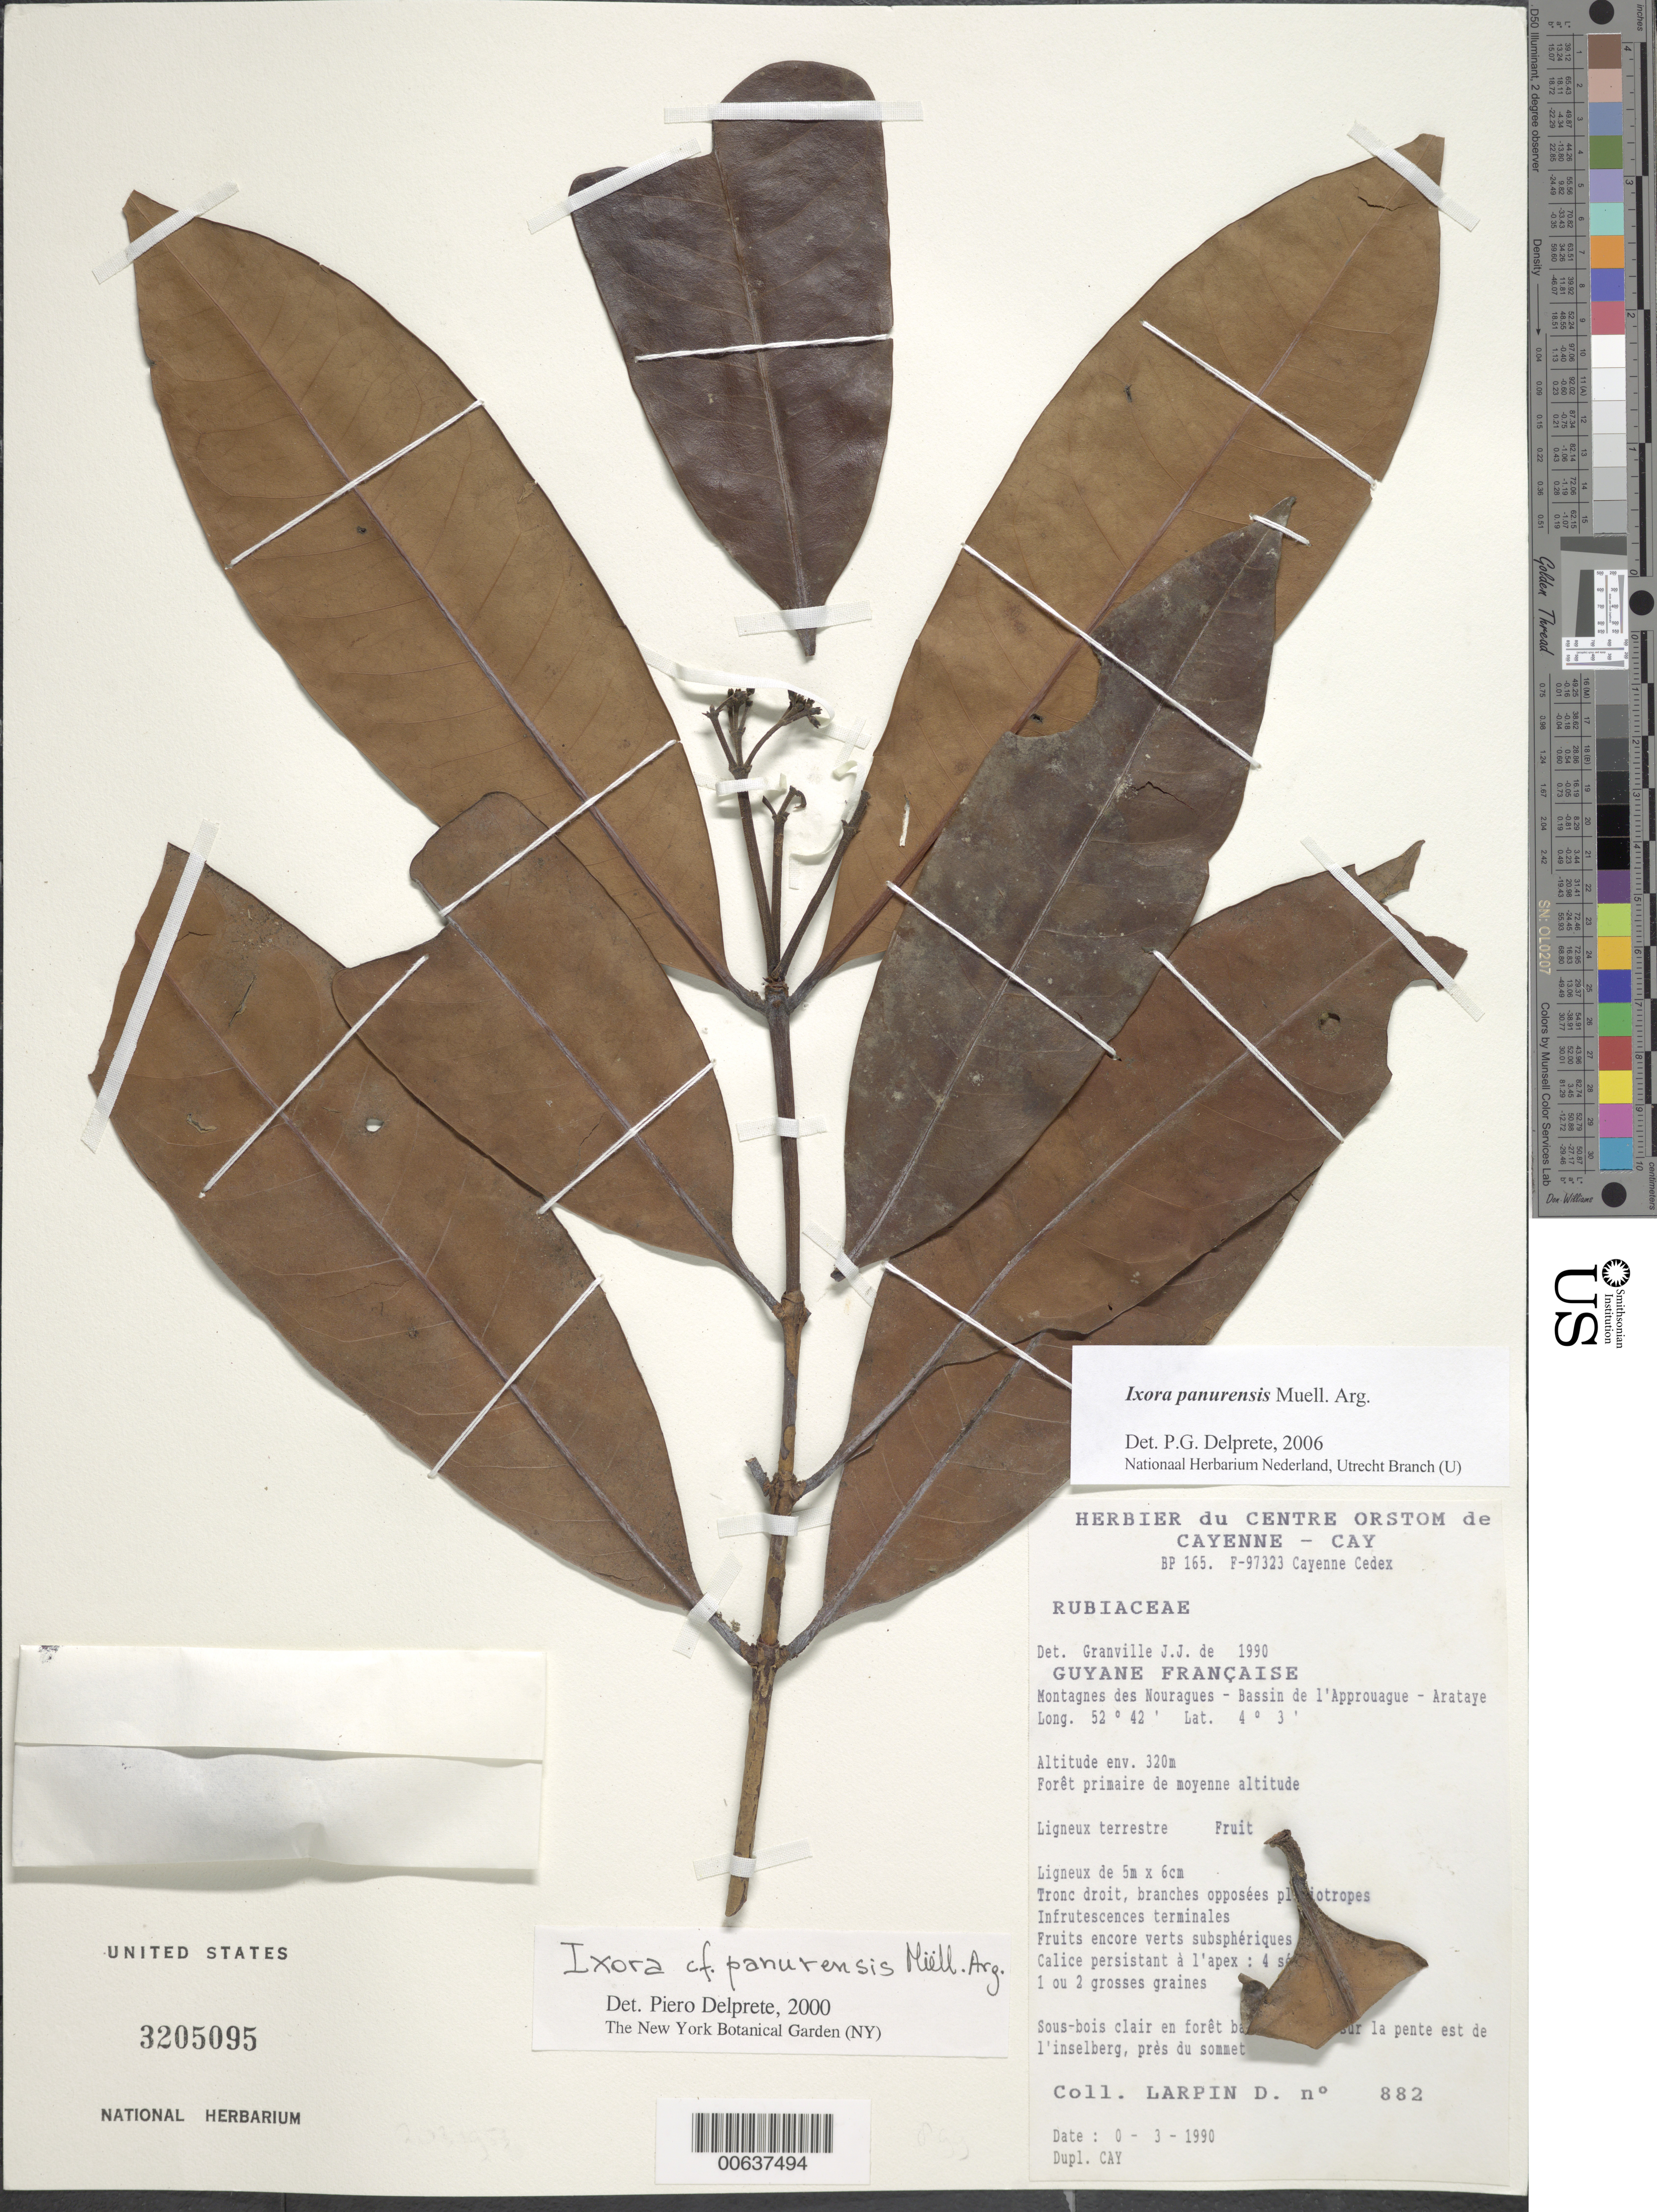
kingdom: Plantae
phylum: Tracheophyta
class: Magnoliopsida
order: Gentianales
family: Rubiaceae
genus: Ixora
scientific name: Ixora panurensis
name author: Müll. Arg.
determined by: Delprete, P. G., Herb. de Guyane Cay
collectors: D. Larpin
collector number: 882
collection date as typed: Mar-90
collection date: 1990-03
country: French Guiana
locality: Station des Nouragues, Bassin de l'Approuague, Arataye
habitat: Foret primaire de moyenne altitude. Sous-brois clair en foret basse arboree sur la pente est de l'inselberg, pres du sommet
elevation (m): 320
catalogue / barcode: US 3205095